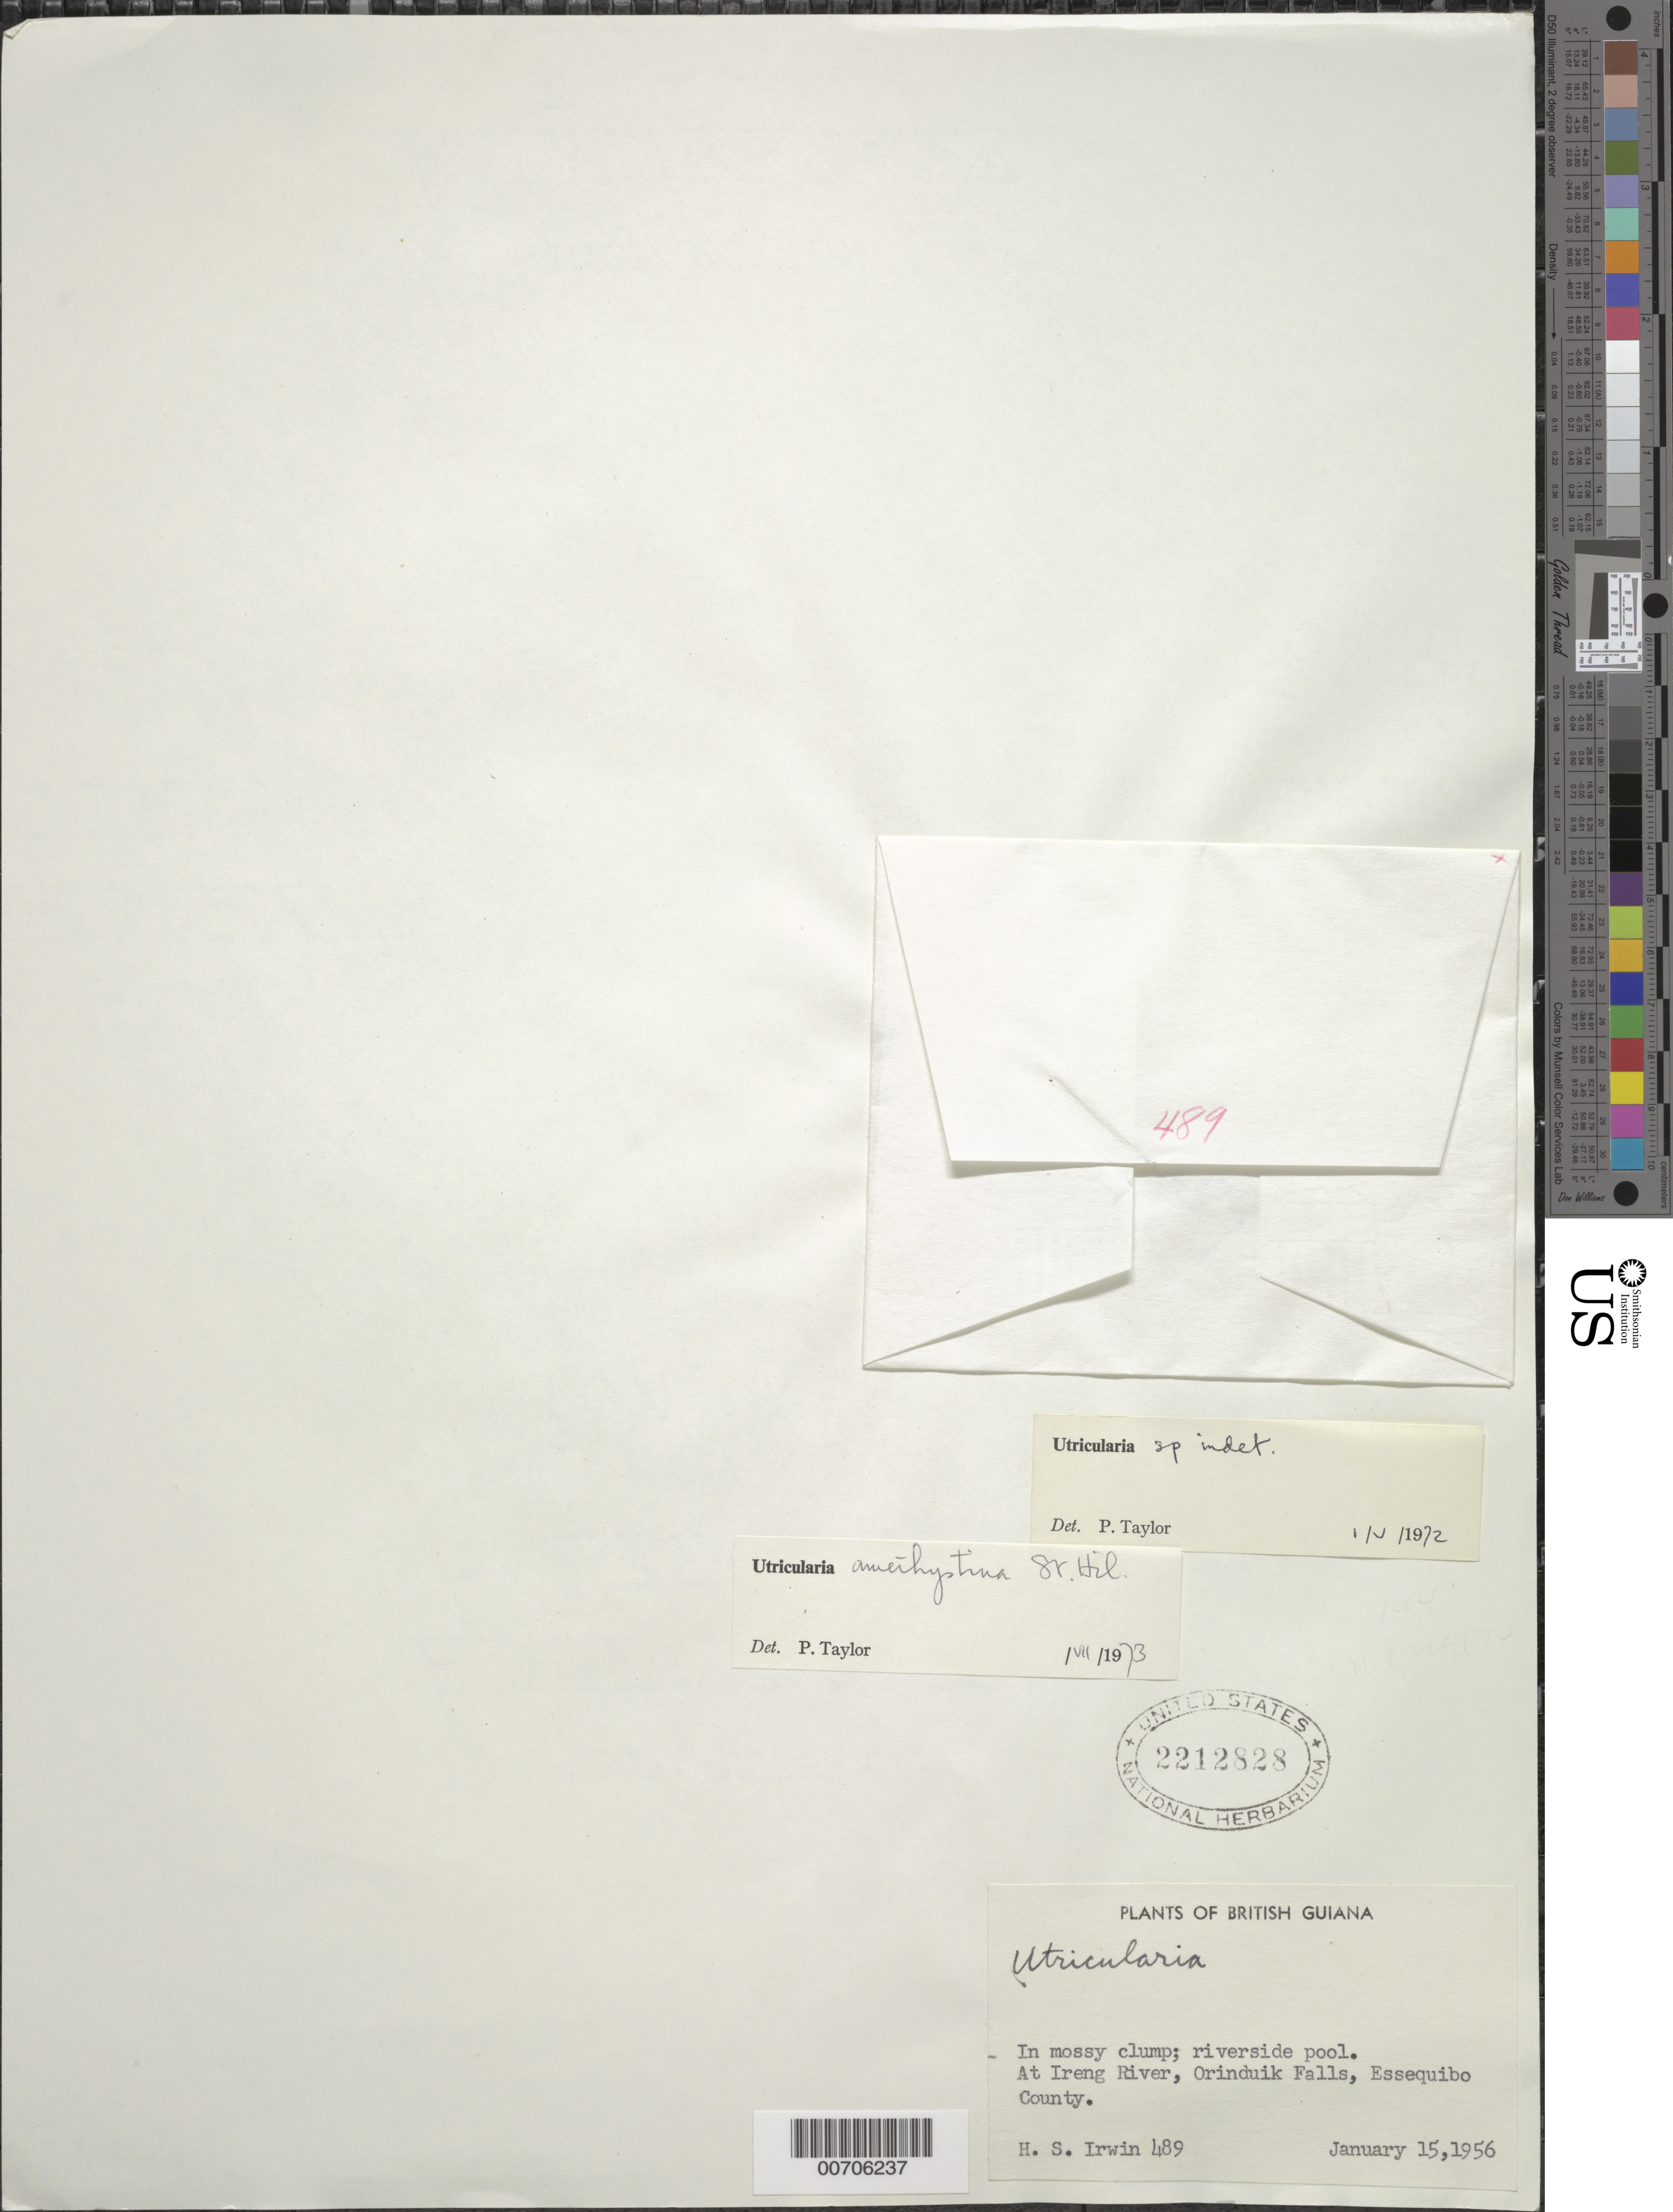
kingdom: Plantae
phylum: Tracheophyta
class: Magnoliopsida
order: Lamiales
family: Lentibulariaceae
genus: Utricularia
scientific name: Utricularia amethystina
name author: Salzm. ex A. St.-Hil. & Girard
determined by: Taylor, P.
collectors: H. Irwin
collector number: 489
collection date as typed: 15-Jan-56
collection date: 1956-01-15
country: Guyana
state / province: Potaro-Siparuni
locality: Ireng R., Orinduik Falls, Essequibo County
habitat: Riverside pool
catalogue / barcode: US 2212828